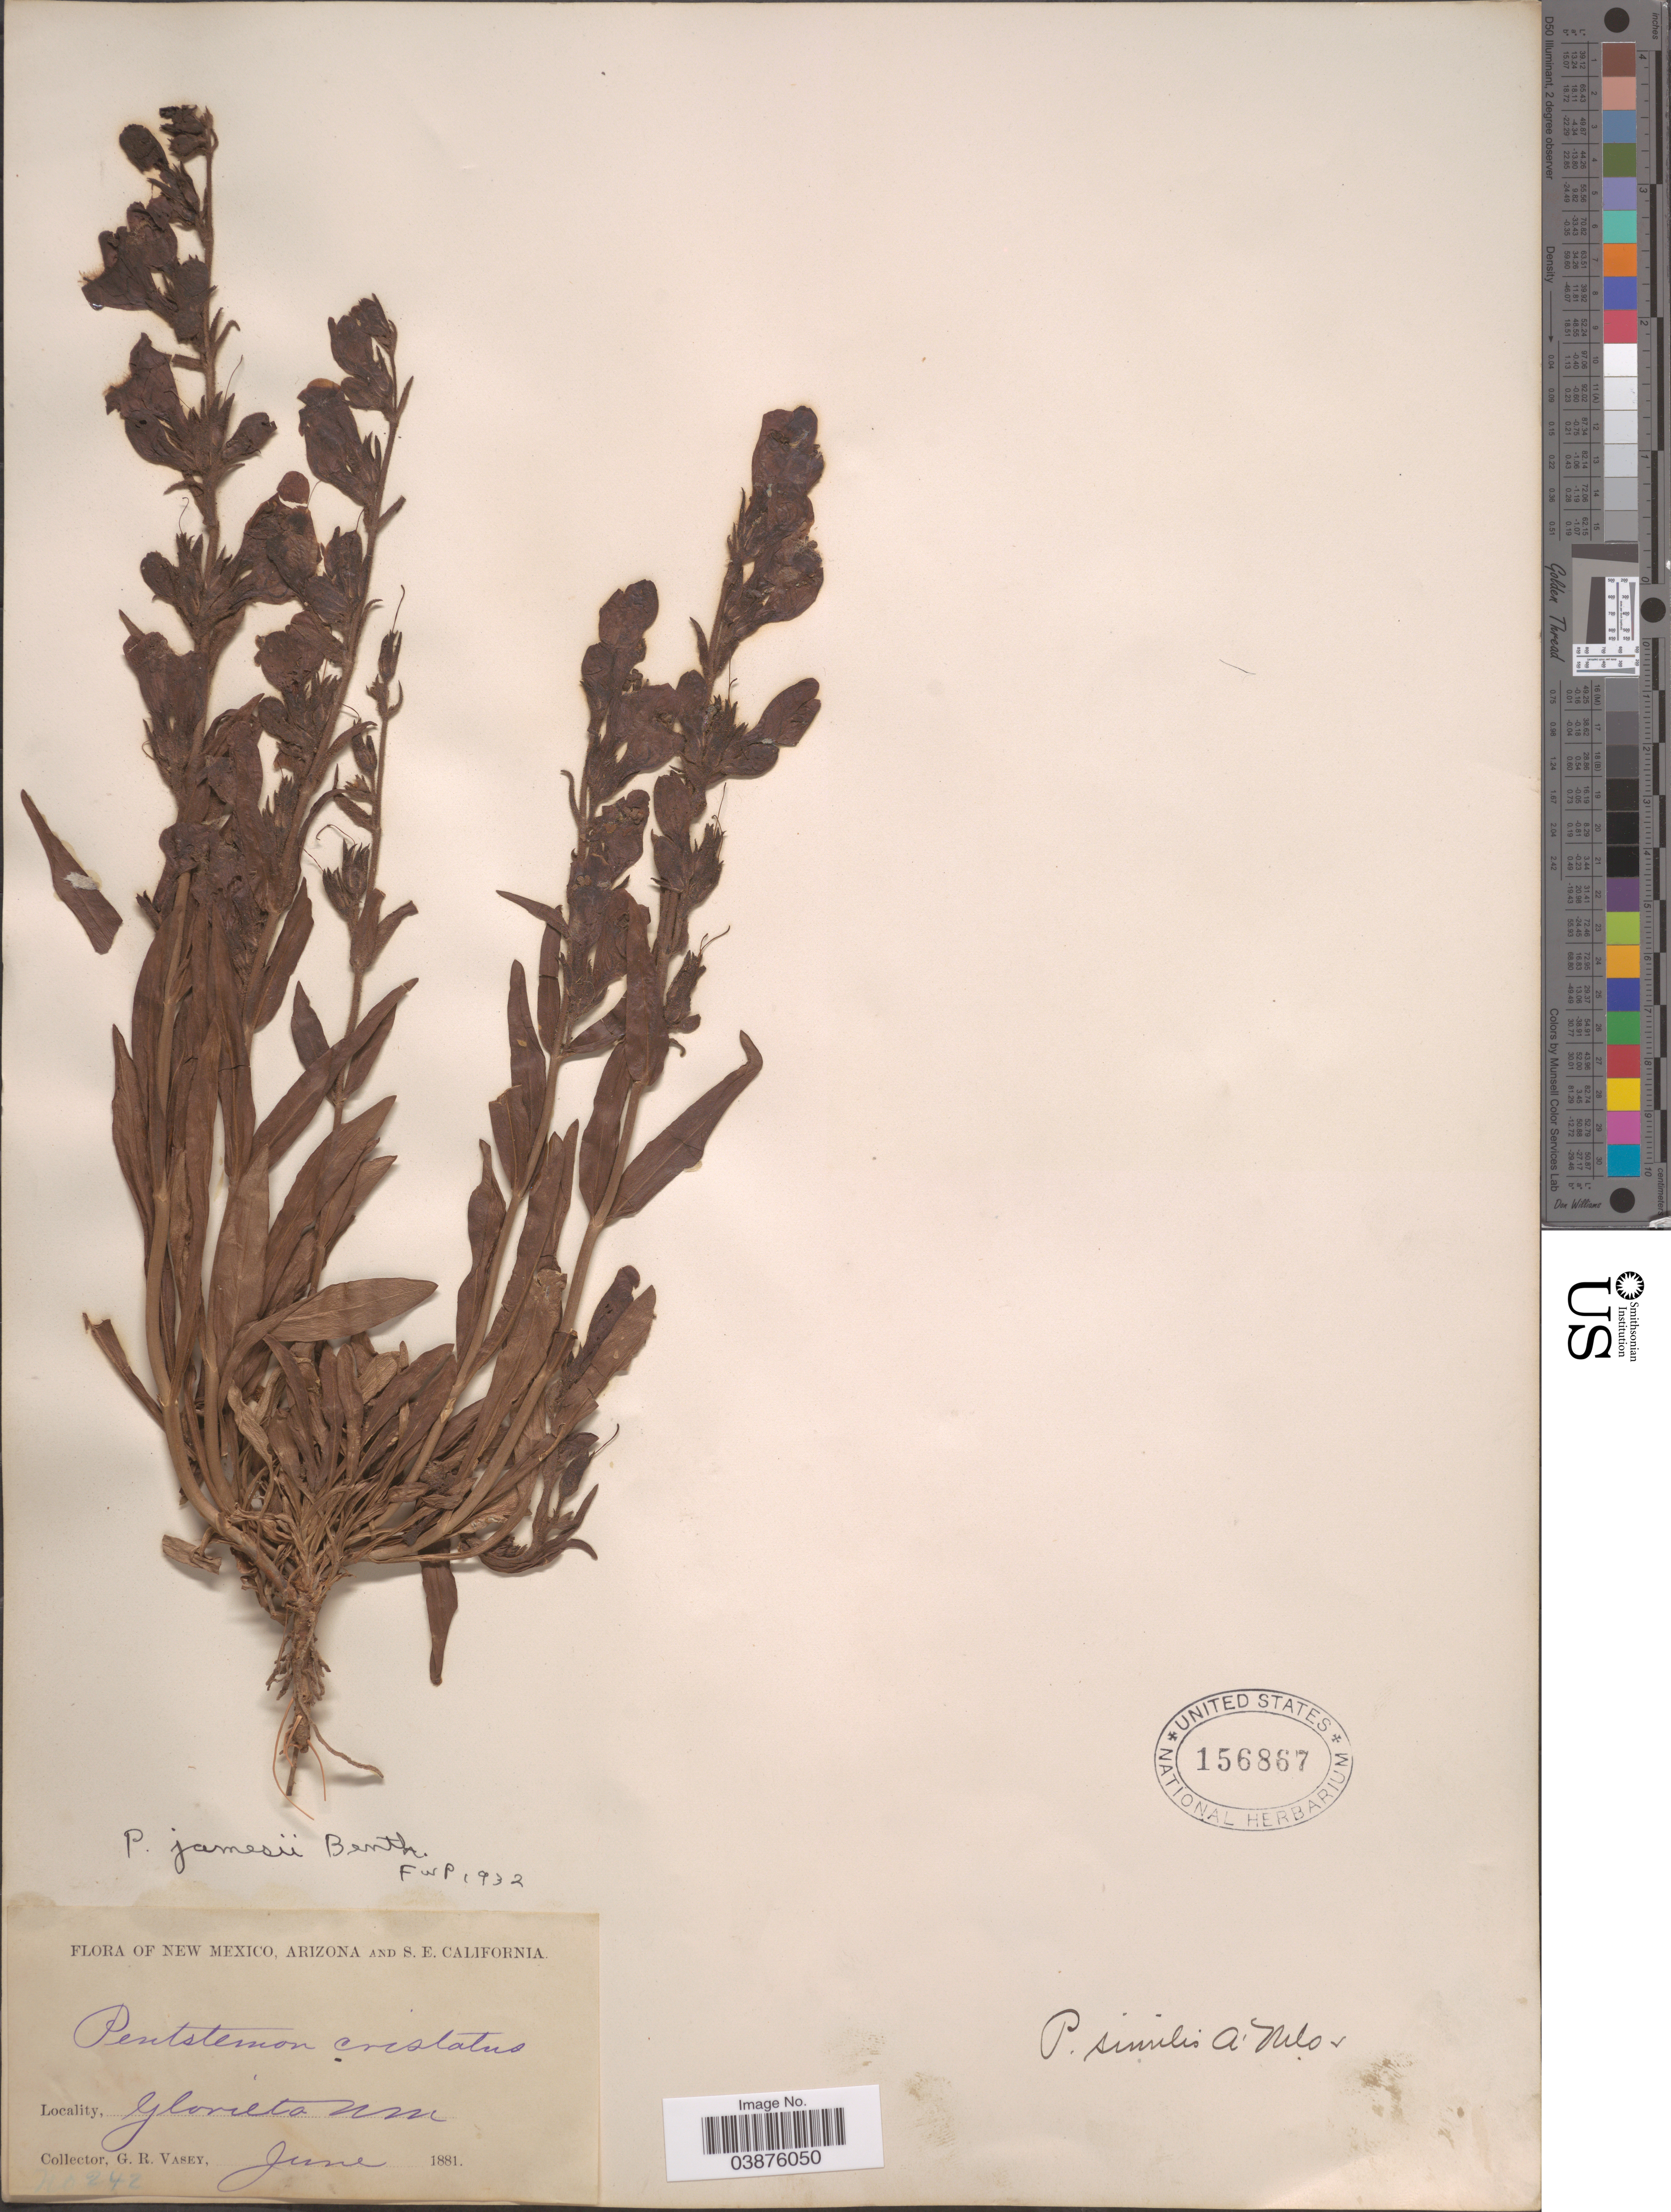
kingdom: Plantae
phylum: Tracheophyta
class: Magnoliopsida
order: Lamiales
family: Plantaginaceae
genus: Penstemon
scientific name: Penstemon jamesii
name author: Benth.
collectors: G. R. Vasey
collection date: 1881-06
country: United States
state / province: New Mexico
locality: Glorieta.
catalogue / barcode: US 156867